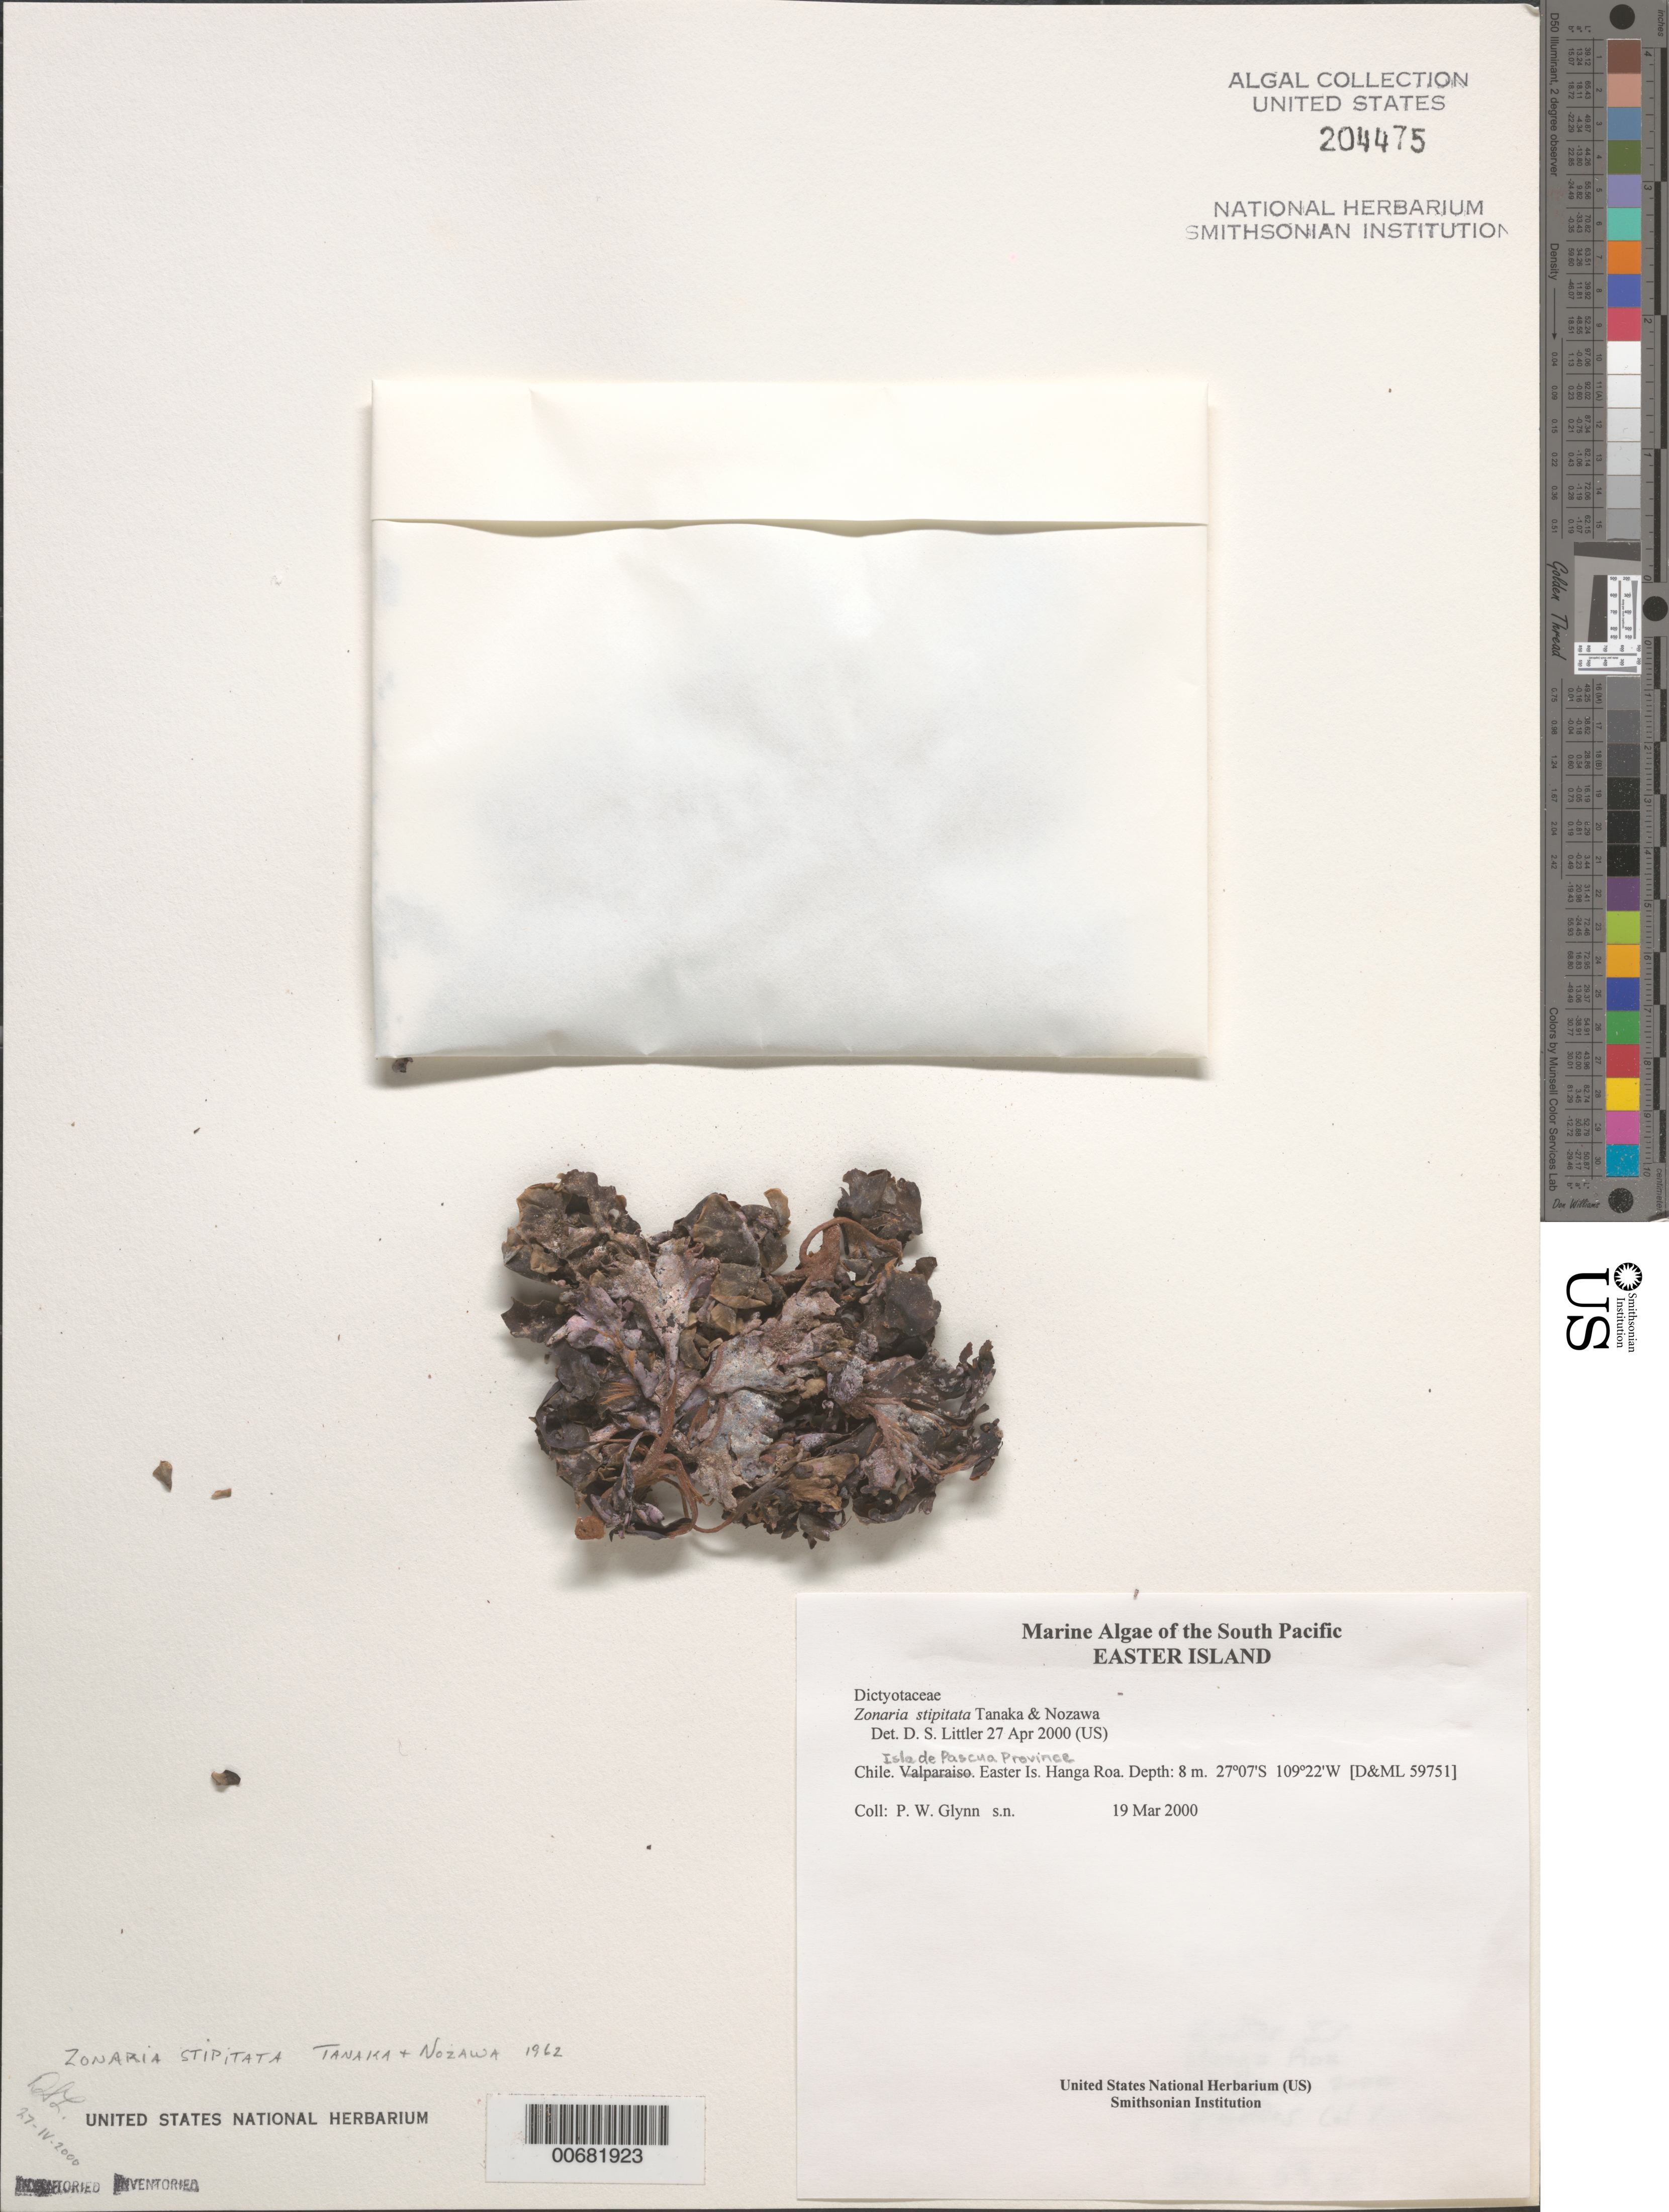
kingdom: Chromista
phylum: Ochrophyta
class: Phaeophyceae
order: Dictyotales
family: Dictyotaceae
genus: Spatoglossum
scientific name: Spatoglossum stipitatum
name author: (T. Tanaka & Nozawa) Bittner & et al.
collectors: P. Glynn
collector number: D&ML 59751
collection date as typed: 19 Mar 2000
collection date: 2000-03-19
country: Chile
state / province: Valparaíso (V)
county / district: Isla de Pascua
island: Pascua [Easter]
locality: Hanga Roa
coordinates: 27 07' S, 109 22' W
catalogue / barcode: US 204475